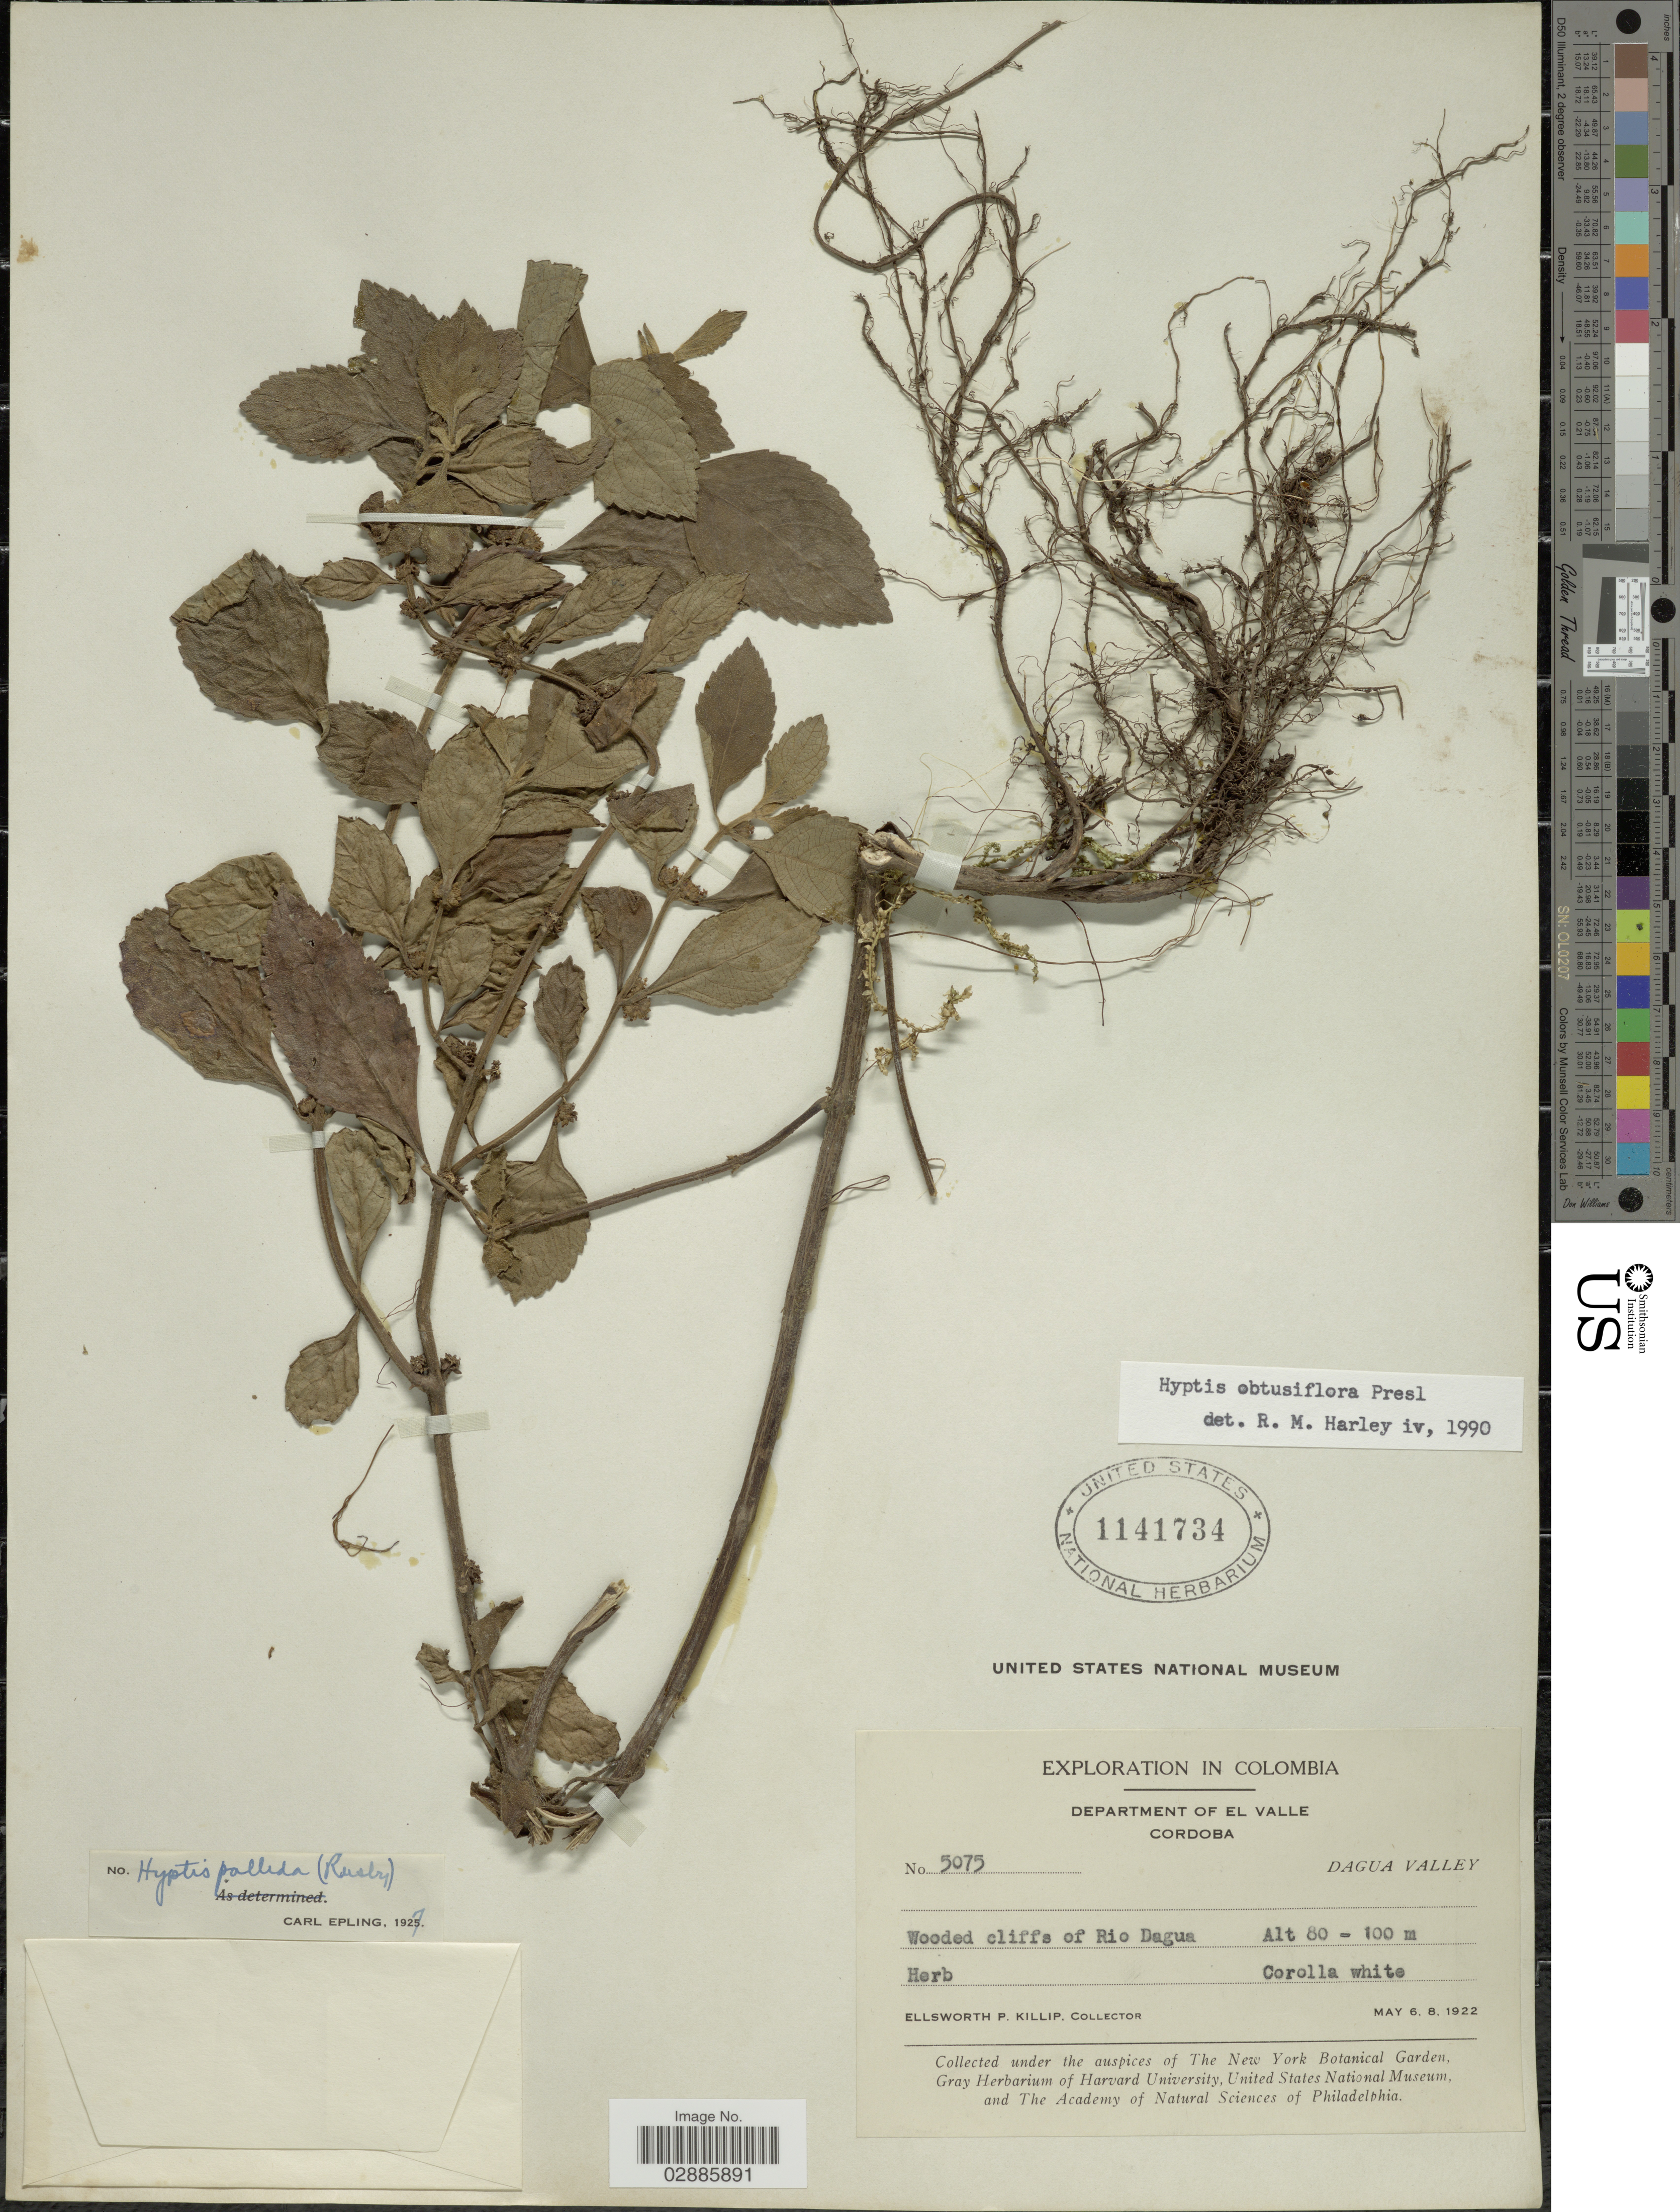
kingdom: Plantae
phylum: Tracheophyta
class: Magnoliopsida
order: Lamiales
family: Lamiaceae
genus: Hyptis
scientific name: Hyptis obtusiflora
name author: C. Presl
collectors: E. P. Killip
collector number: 5075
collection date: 1922-05-06/1922-05-08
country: Colombia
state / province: Valle del Cauca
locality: Department of El Valle, Cordoba, Dagua Valley, Wooded cliffs of Rio Dagua.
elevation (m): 80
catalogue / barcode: US 1141734